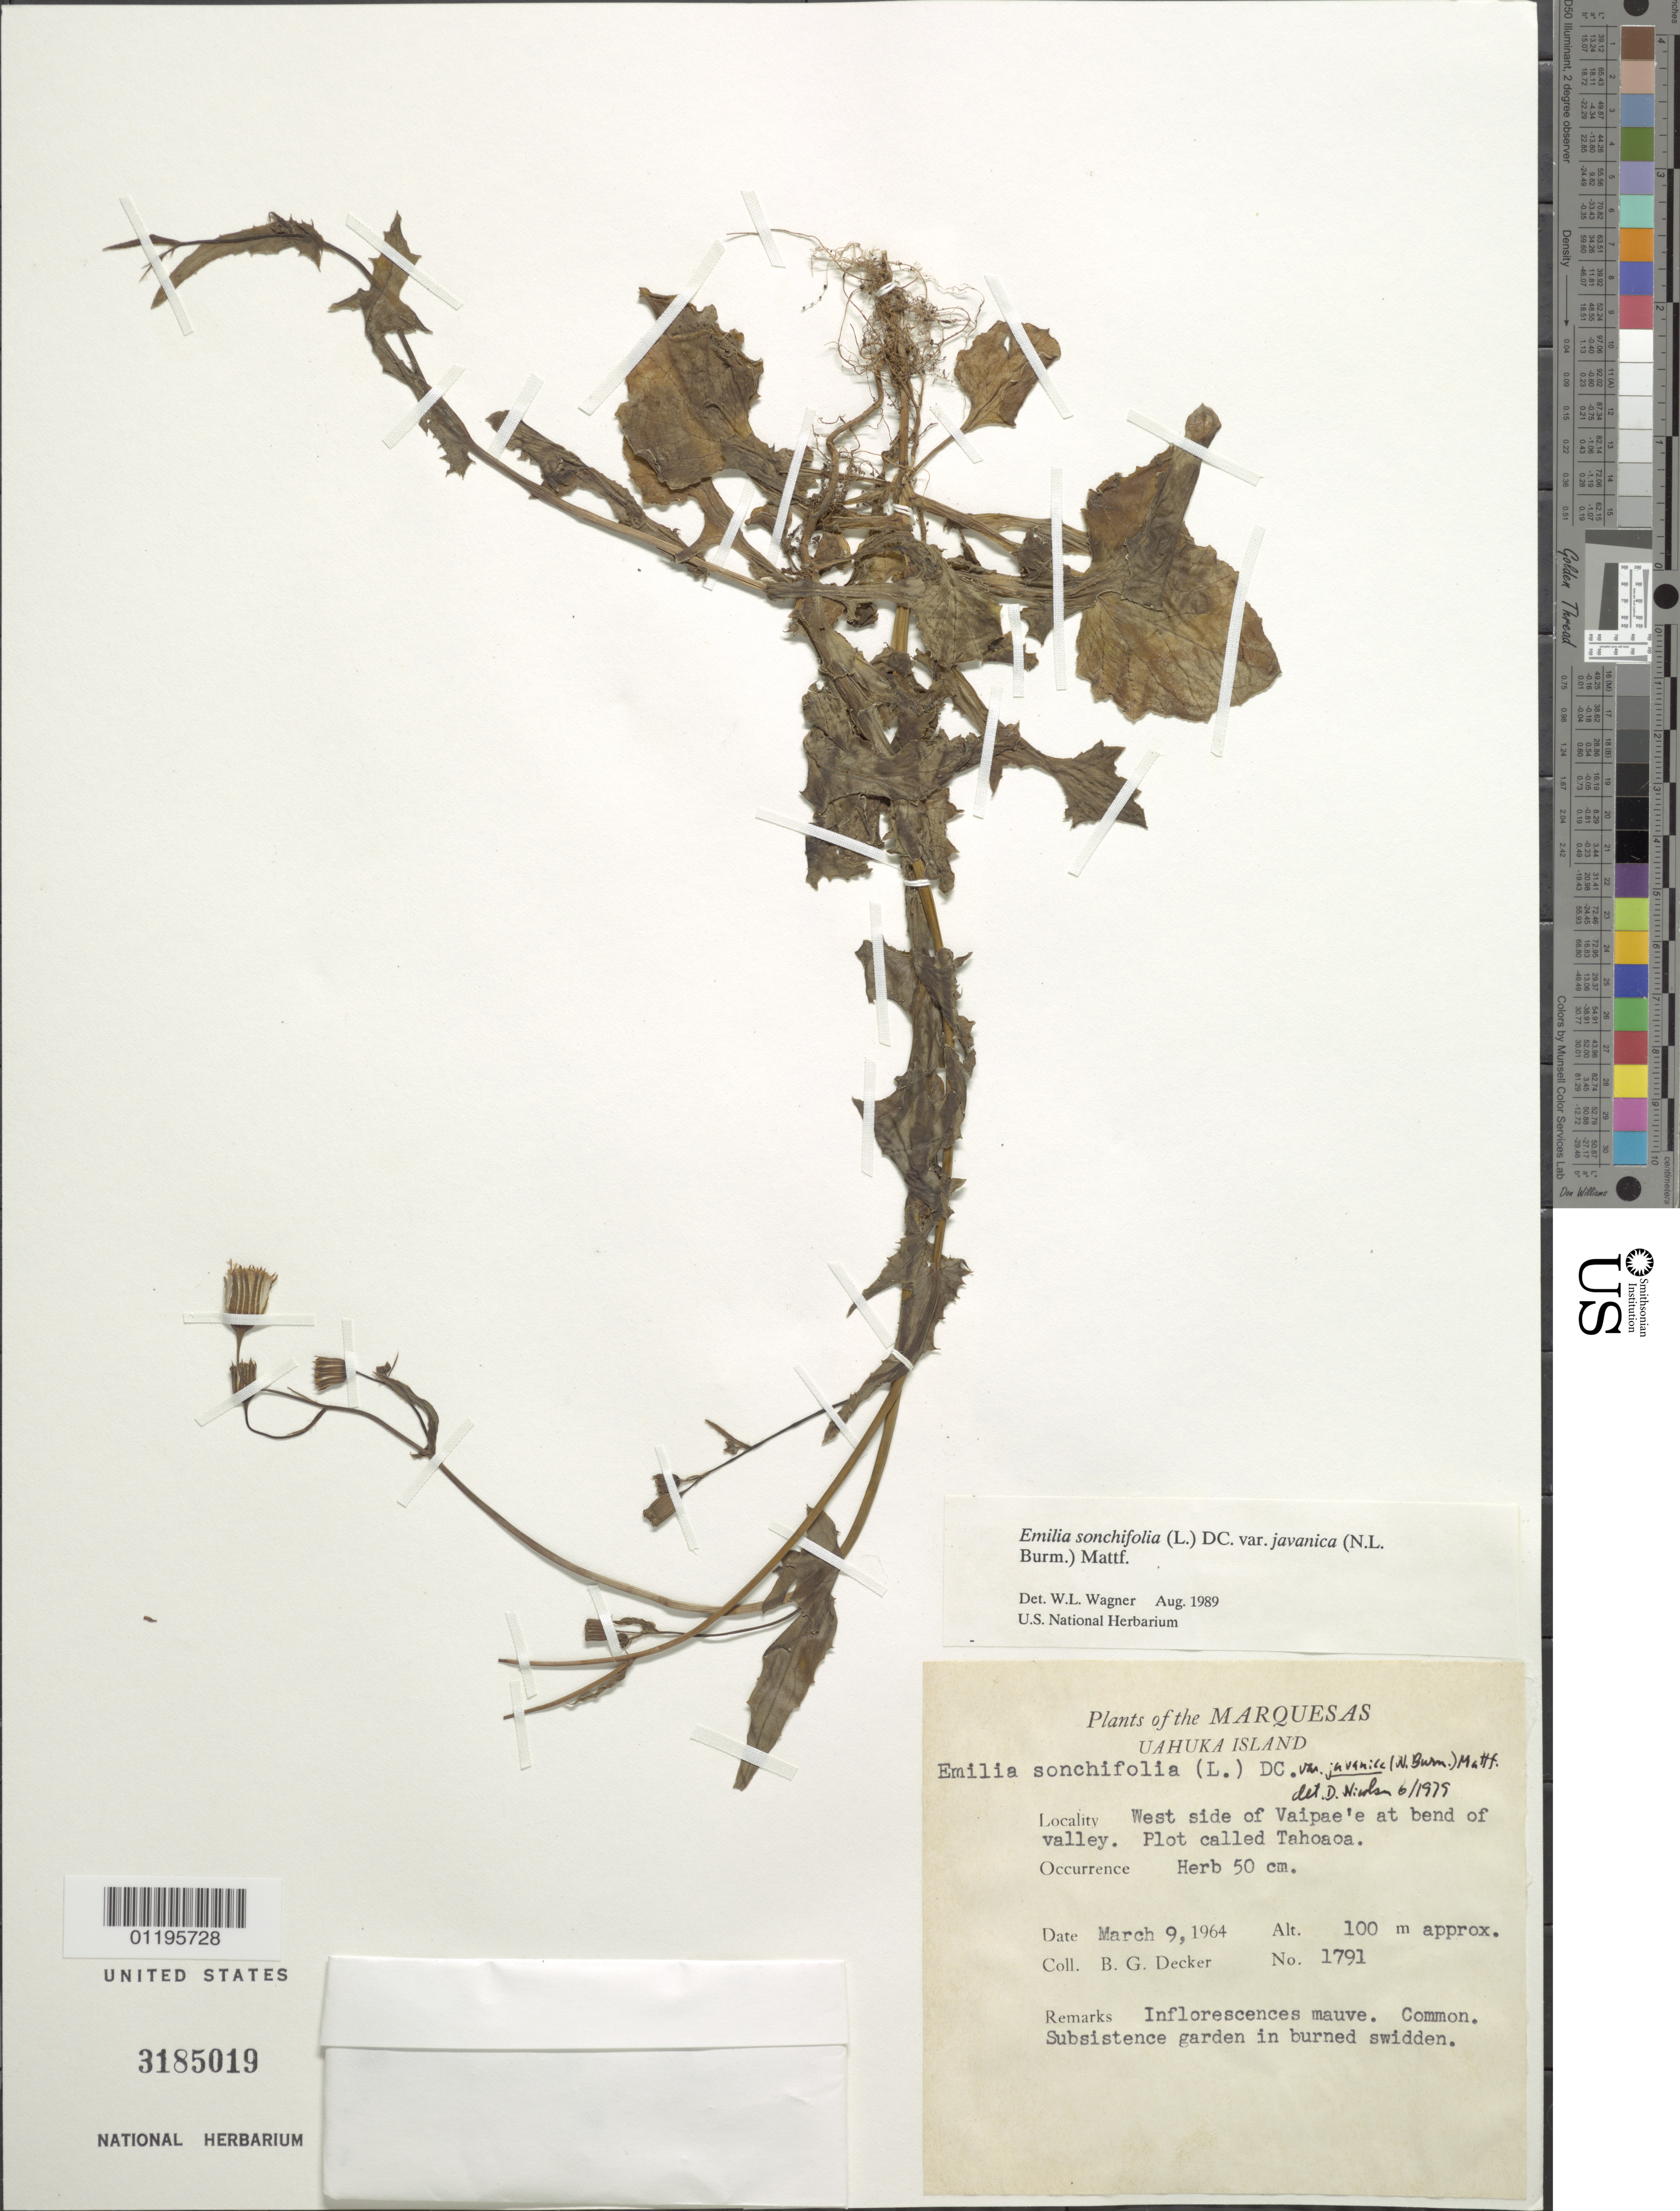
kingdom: Plantae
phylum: Tracheophyta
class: Magnoliopsida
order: Asterales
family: Asteraceae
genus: Emilia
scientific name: Emilia sonchifolia var. javanica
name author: (Burm. f.) Mattf.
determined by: Wagner, W. L., (BOT), Smithsonian Institution - National Museum of Natural History (UNITED STATES)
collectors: B. G. Decker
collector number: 1791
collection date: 1964-03-09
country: French Polynesia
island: Ua Huka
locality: W side of Vaipae'e at bend in valley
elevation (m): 100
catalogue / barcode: US 3185019